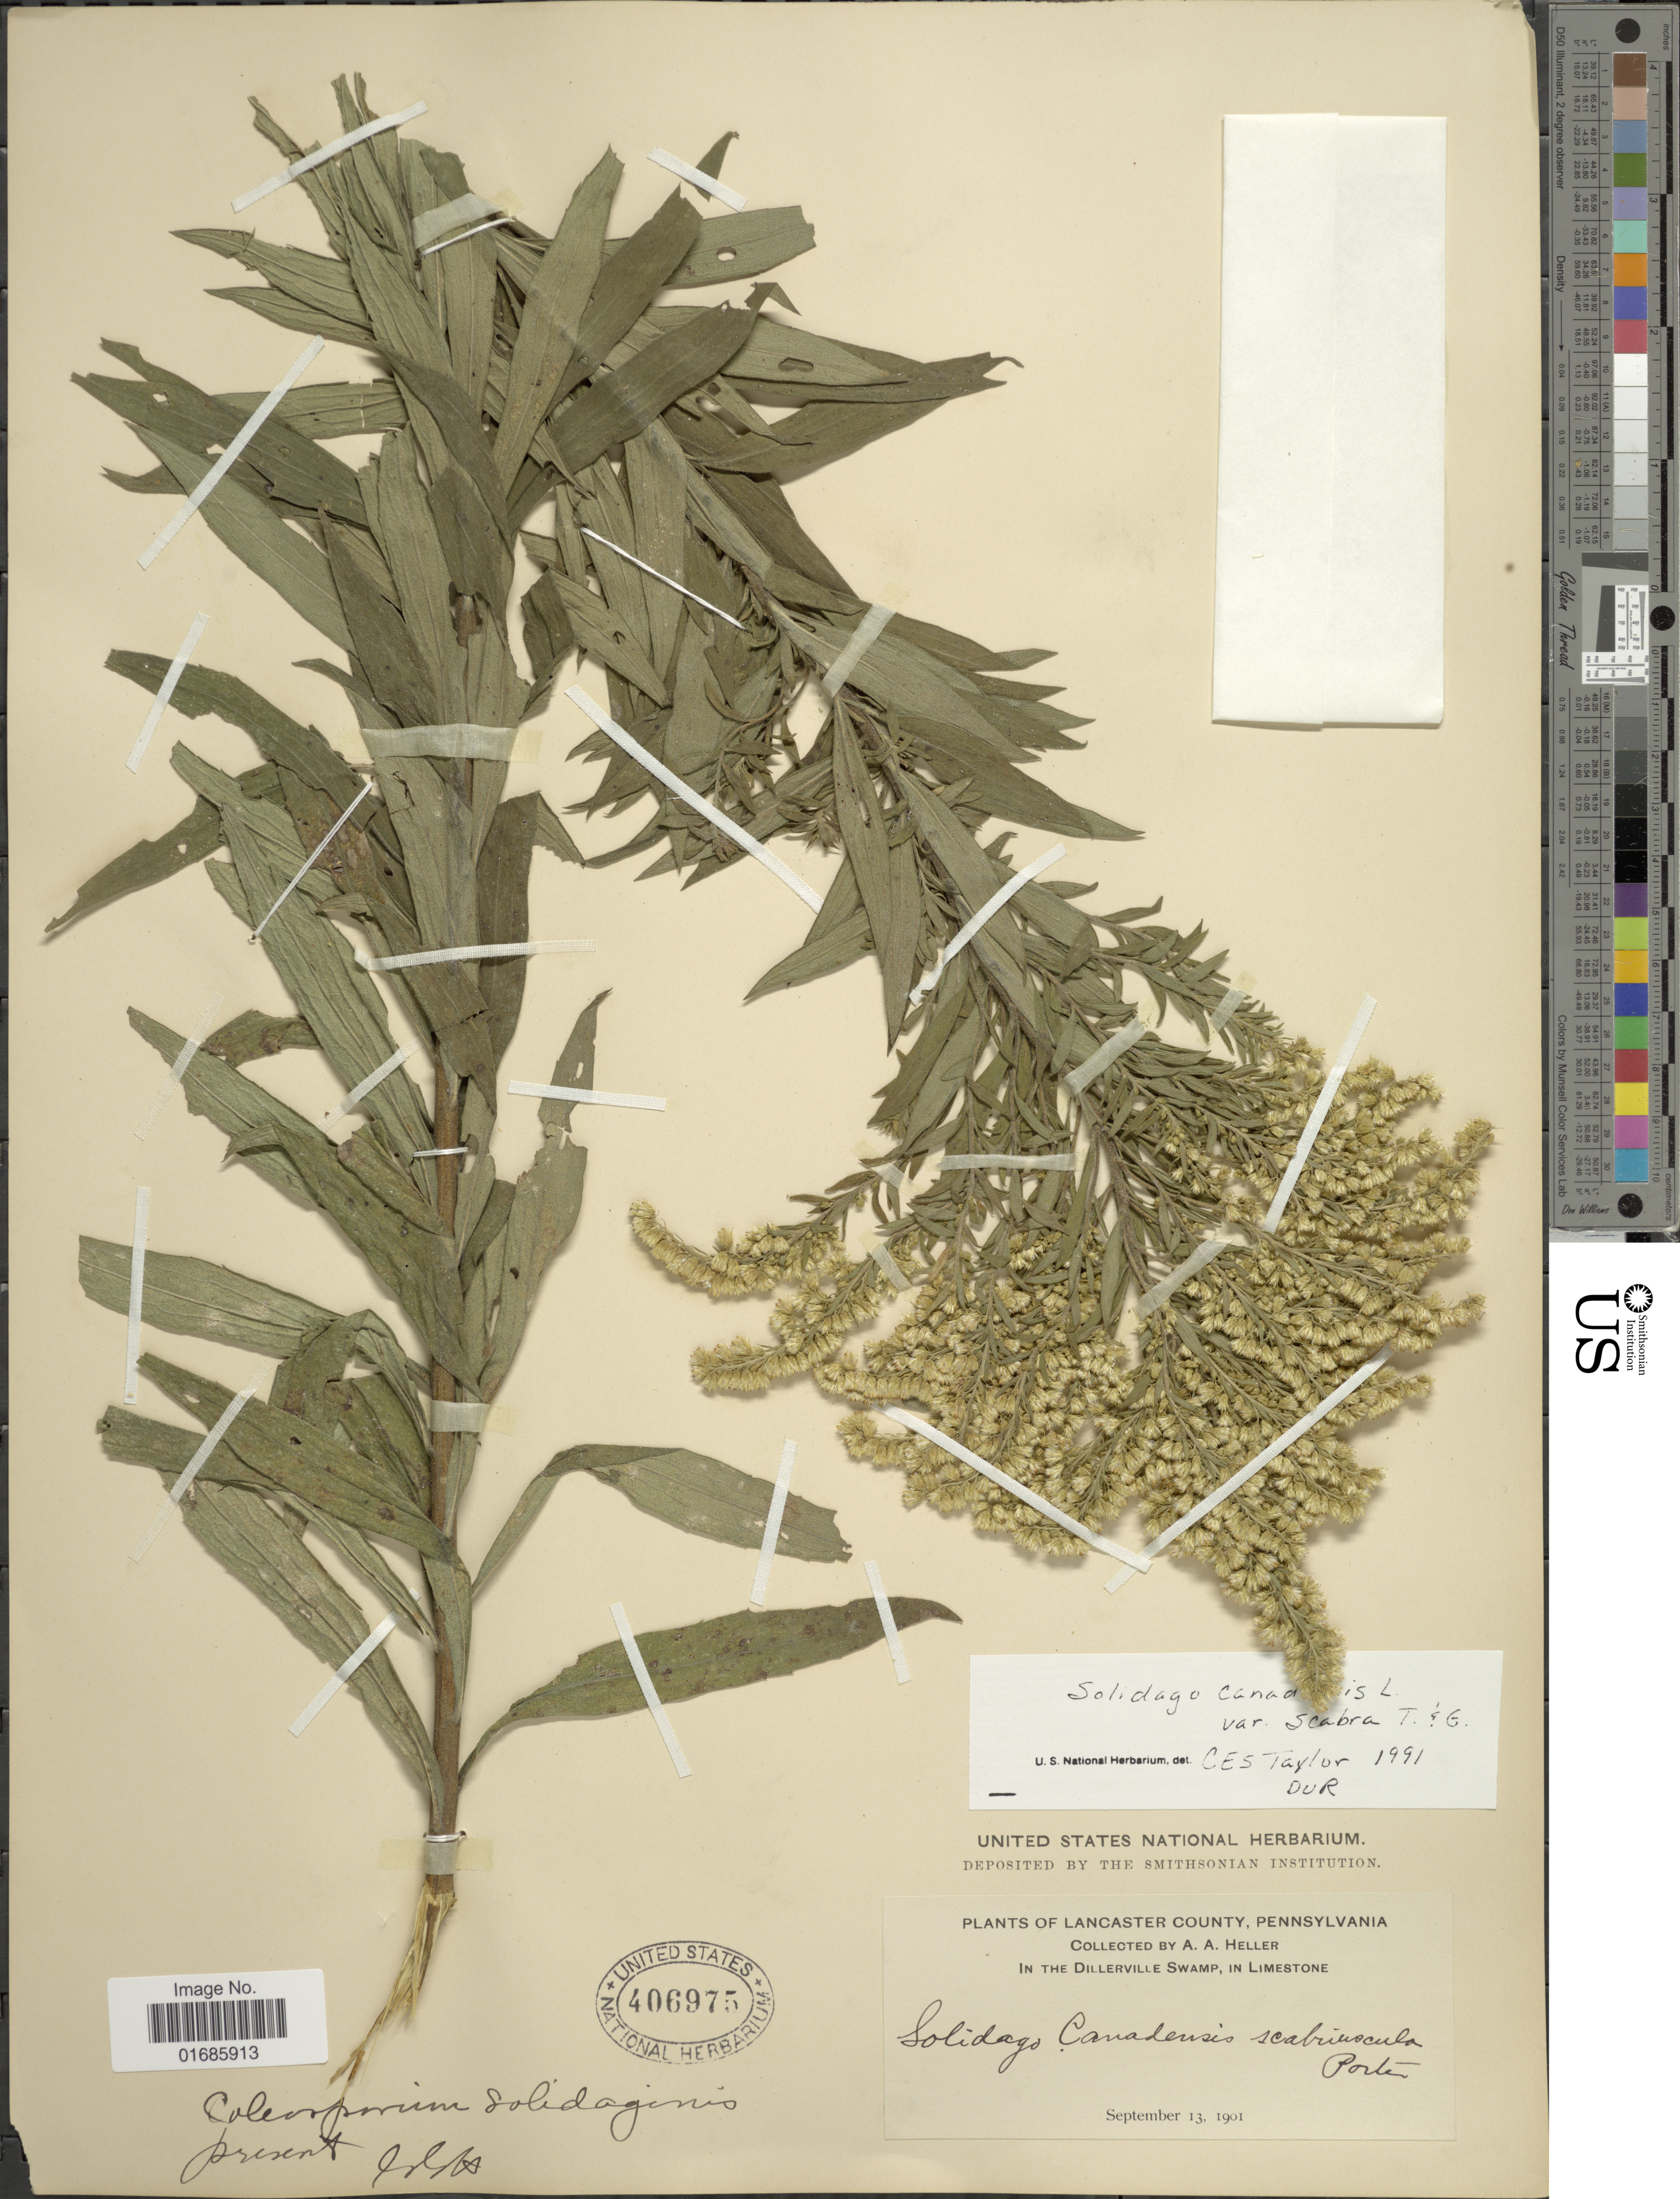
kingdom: Plantae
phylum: Tracheophyta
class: Magnoliopsida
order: Asterales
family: Asteraceae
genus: Solidago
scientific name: Solidago canadensis var. scabra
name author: (Muhl. ex Willd.) Torr. & A. Gray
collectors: A. A. Heller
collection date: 1901-09-13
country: United States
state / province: Pennsylvania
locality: Lancaster County, Dillerville Swamp, in Limestone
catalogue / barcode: US 406975